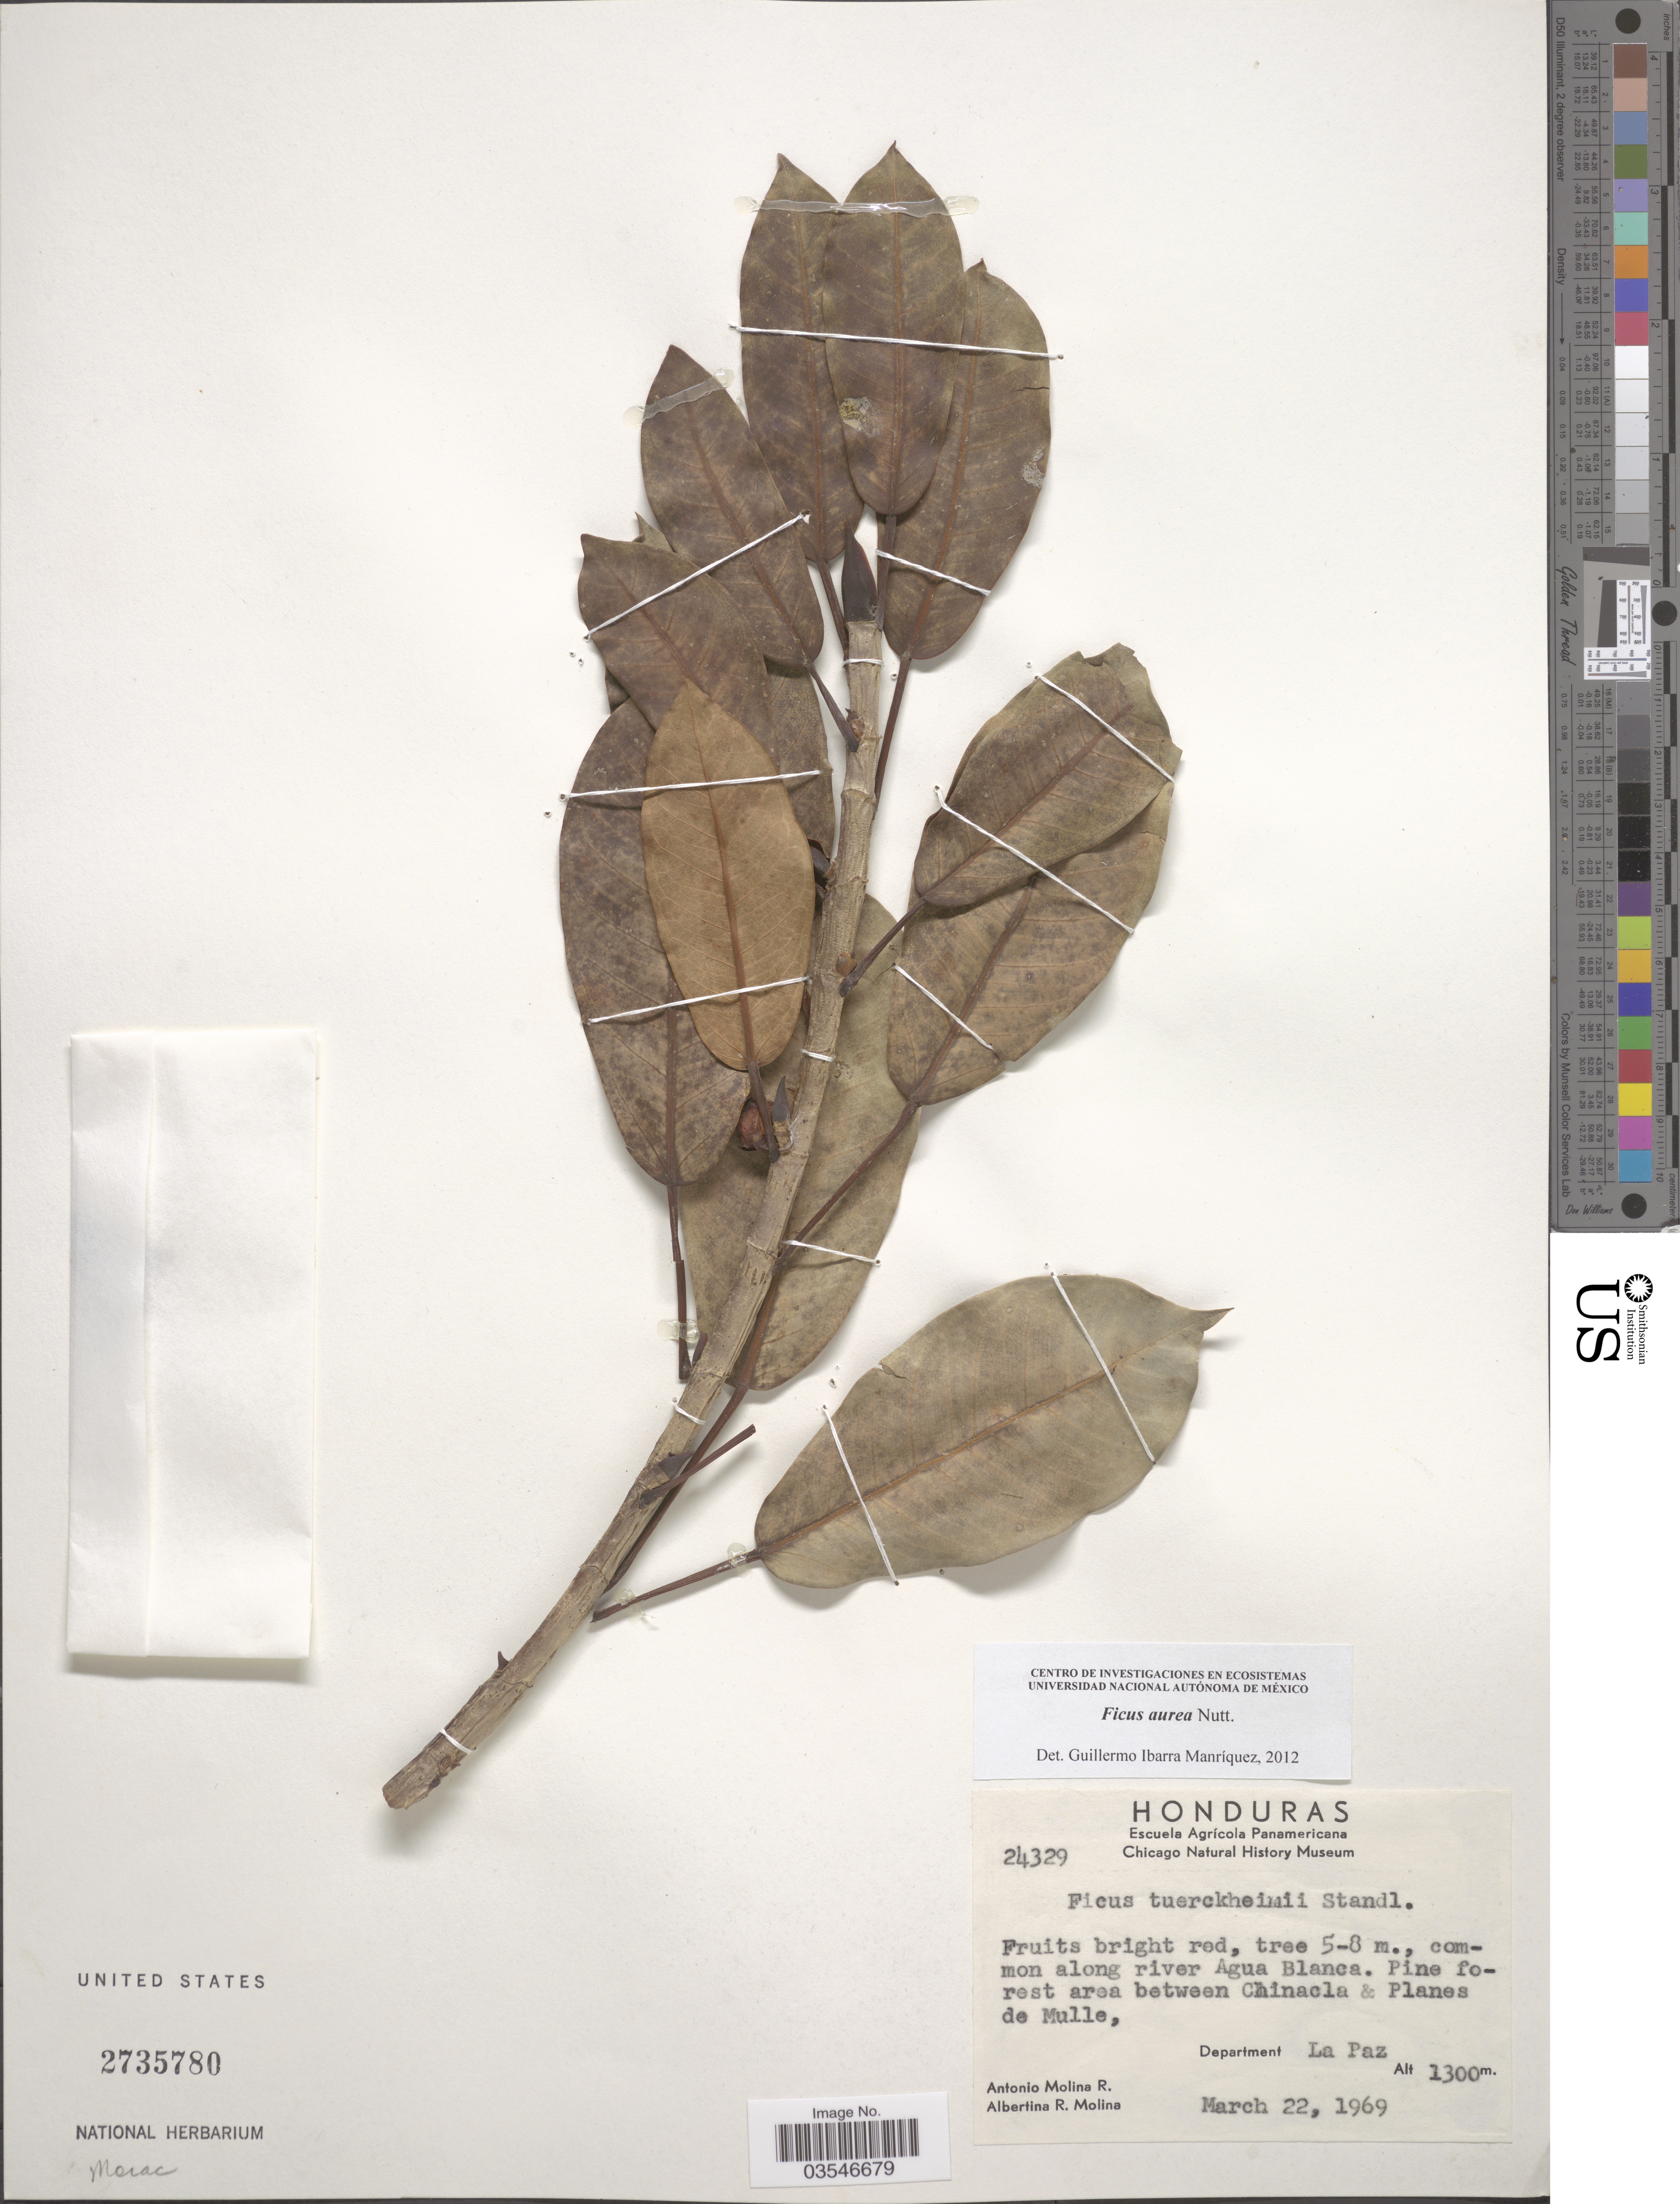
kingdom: Plantae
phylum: Tracheophyta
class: Magnoliopsida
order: Rosales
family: Moraceae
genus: Ficus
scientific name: Ficus aurea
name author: Nutt.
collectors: A. Molina R. & A. R. Molina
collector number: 24329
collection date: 1969-03-22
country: Honduras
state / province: La Paz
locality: Pine forest area between Chinacla & Planes Mulle, Department La Paz.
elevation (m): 1300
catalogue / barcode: US 2735780